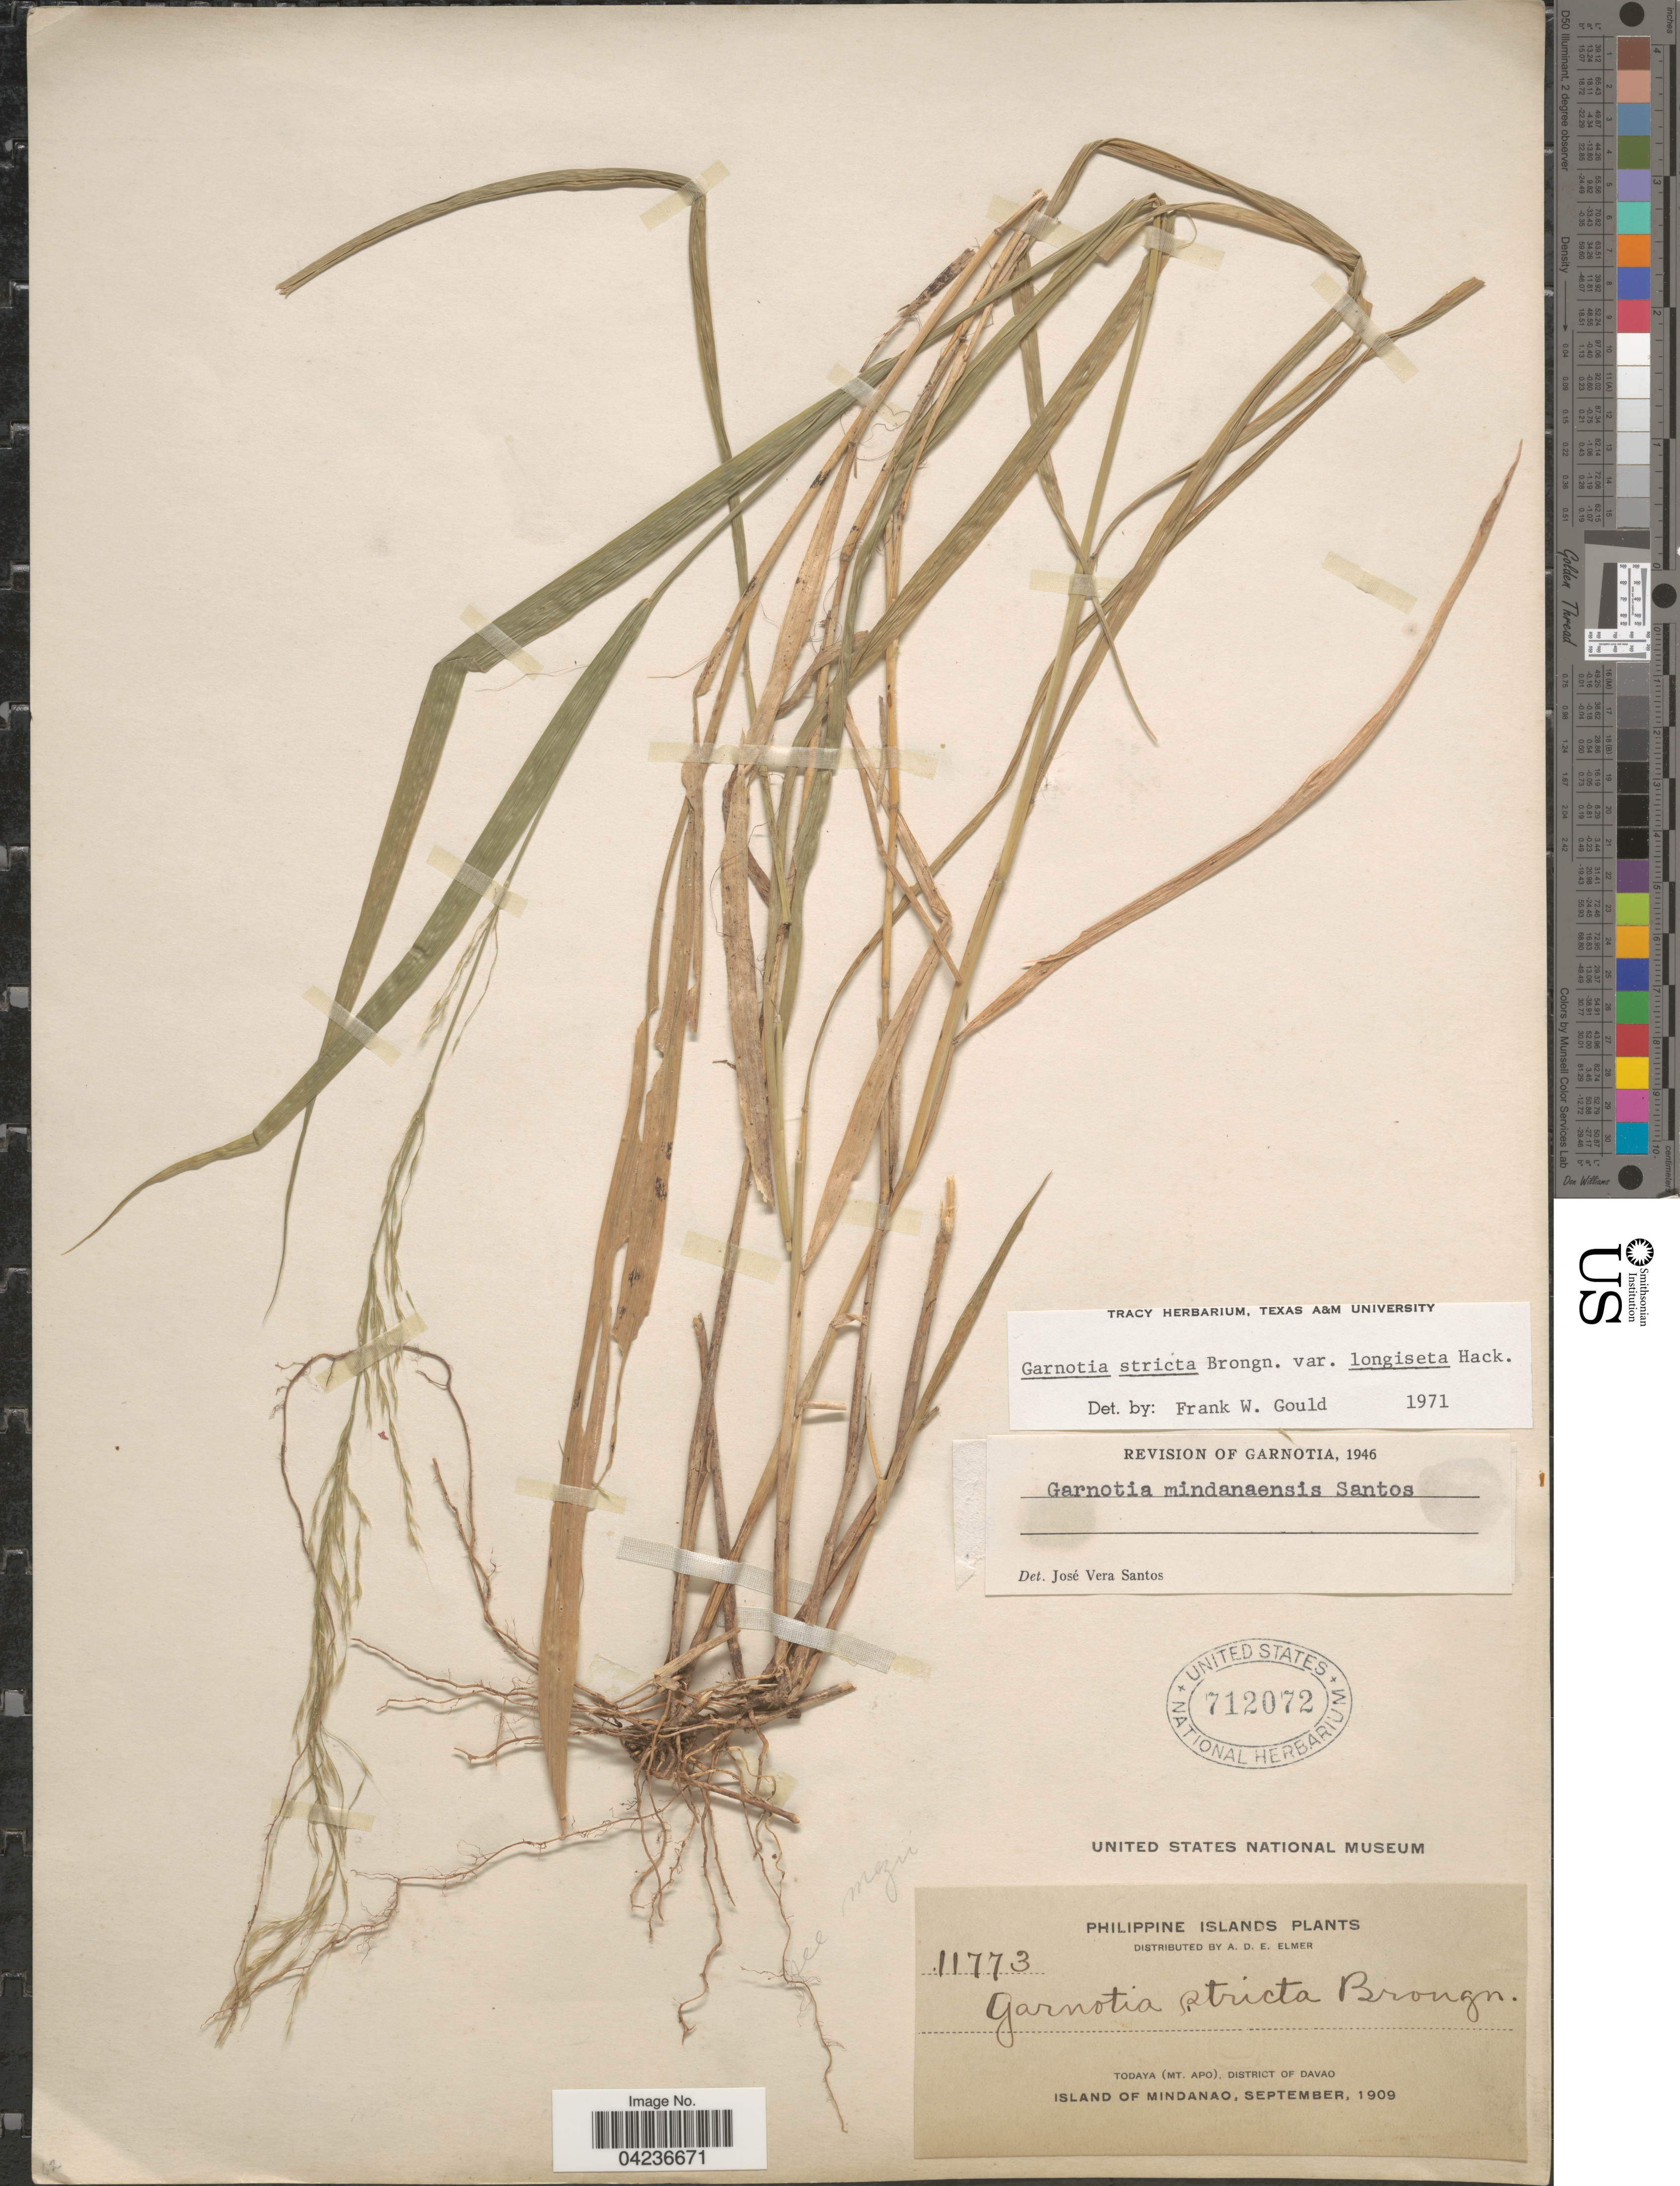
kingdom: Plantae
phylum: Tracheophyta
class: Liliopsida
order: Poales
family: Poaceae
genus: Garnotia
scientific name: Garnotia stricta var. longiseta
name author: Hack. in Kneuck.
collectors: A. D. E. Elmer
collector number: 11773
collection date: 1909-09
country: Philippines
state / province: Davao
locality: Philippine Islands. Todaya (Mt. Apo), District of Davao. Island of Mindanao.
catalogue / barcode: US 712072